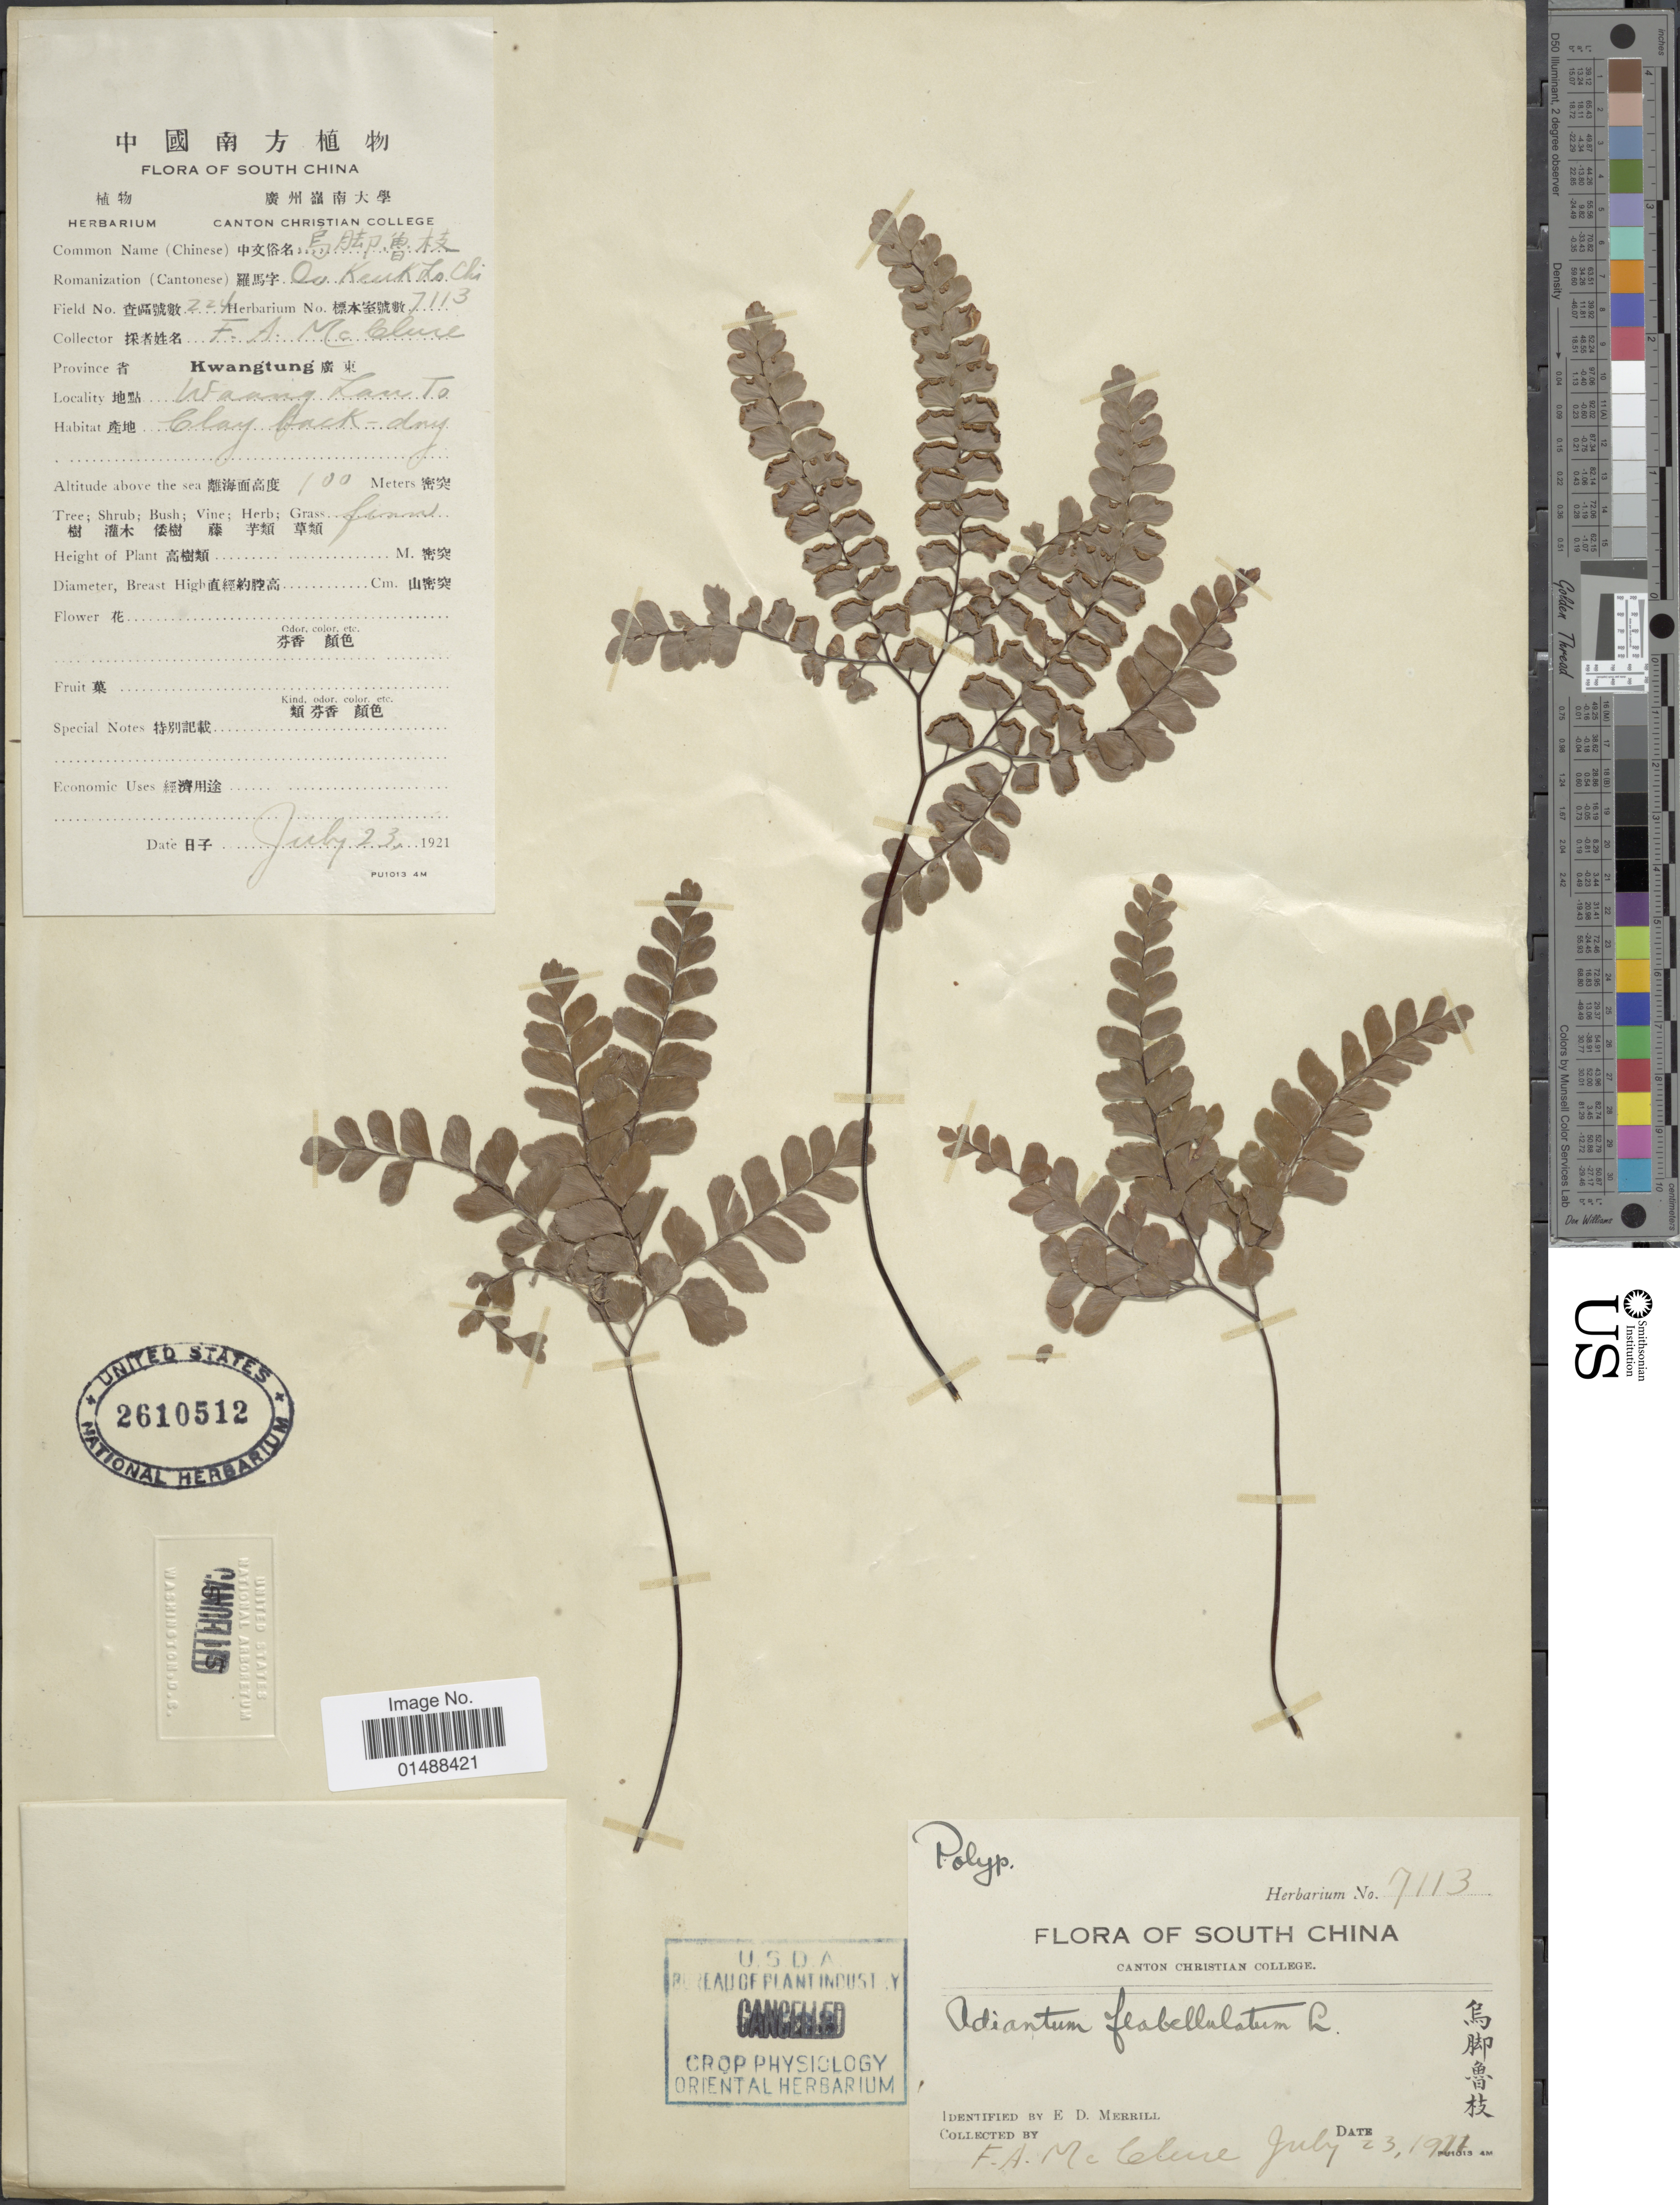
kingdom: Plantae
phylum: Tracheophyta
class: Polypodiopsida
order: Polypodiales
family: Pteridaceae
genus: Adiantum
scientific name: Adiantum flabellulatum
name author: L.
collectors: F. A. McClure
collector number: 224/7113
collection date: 1911-07-23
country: China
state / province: Guangdong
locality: Kwangtung X, South China, Waang Lan To.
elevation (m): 100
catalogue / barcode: US 2610512